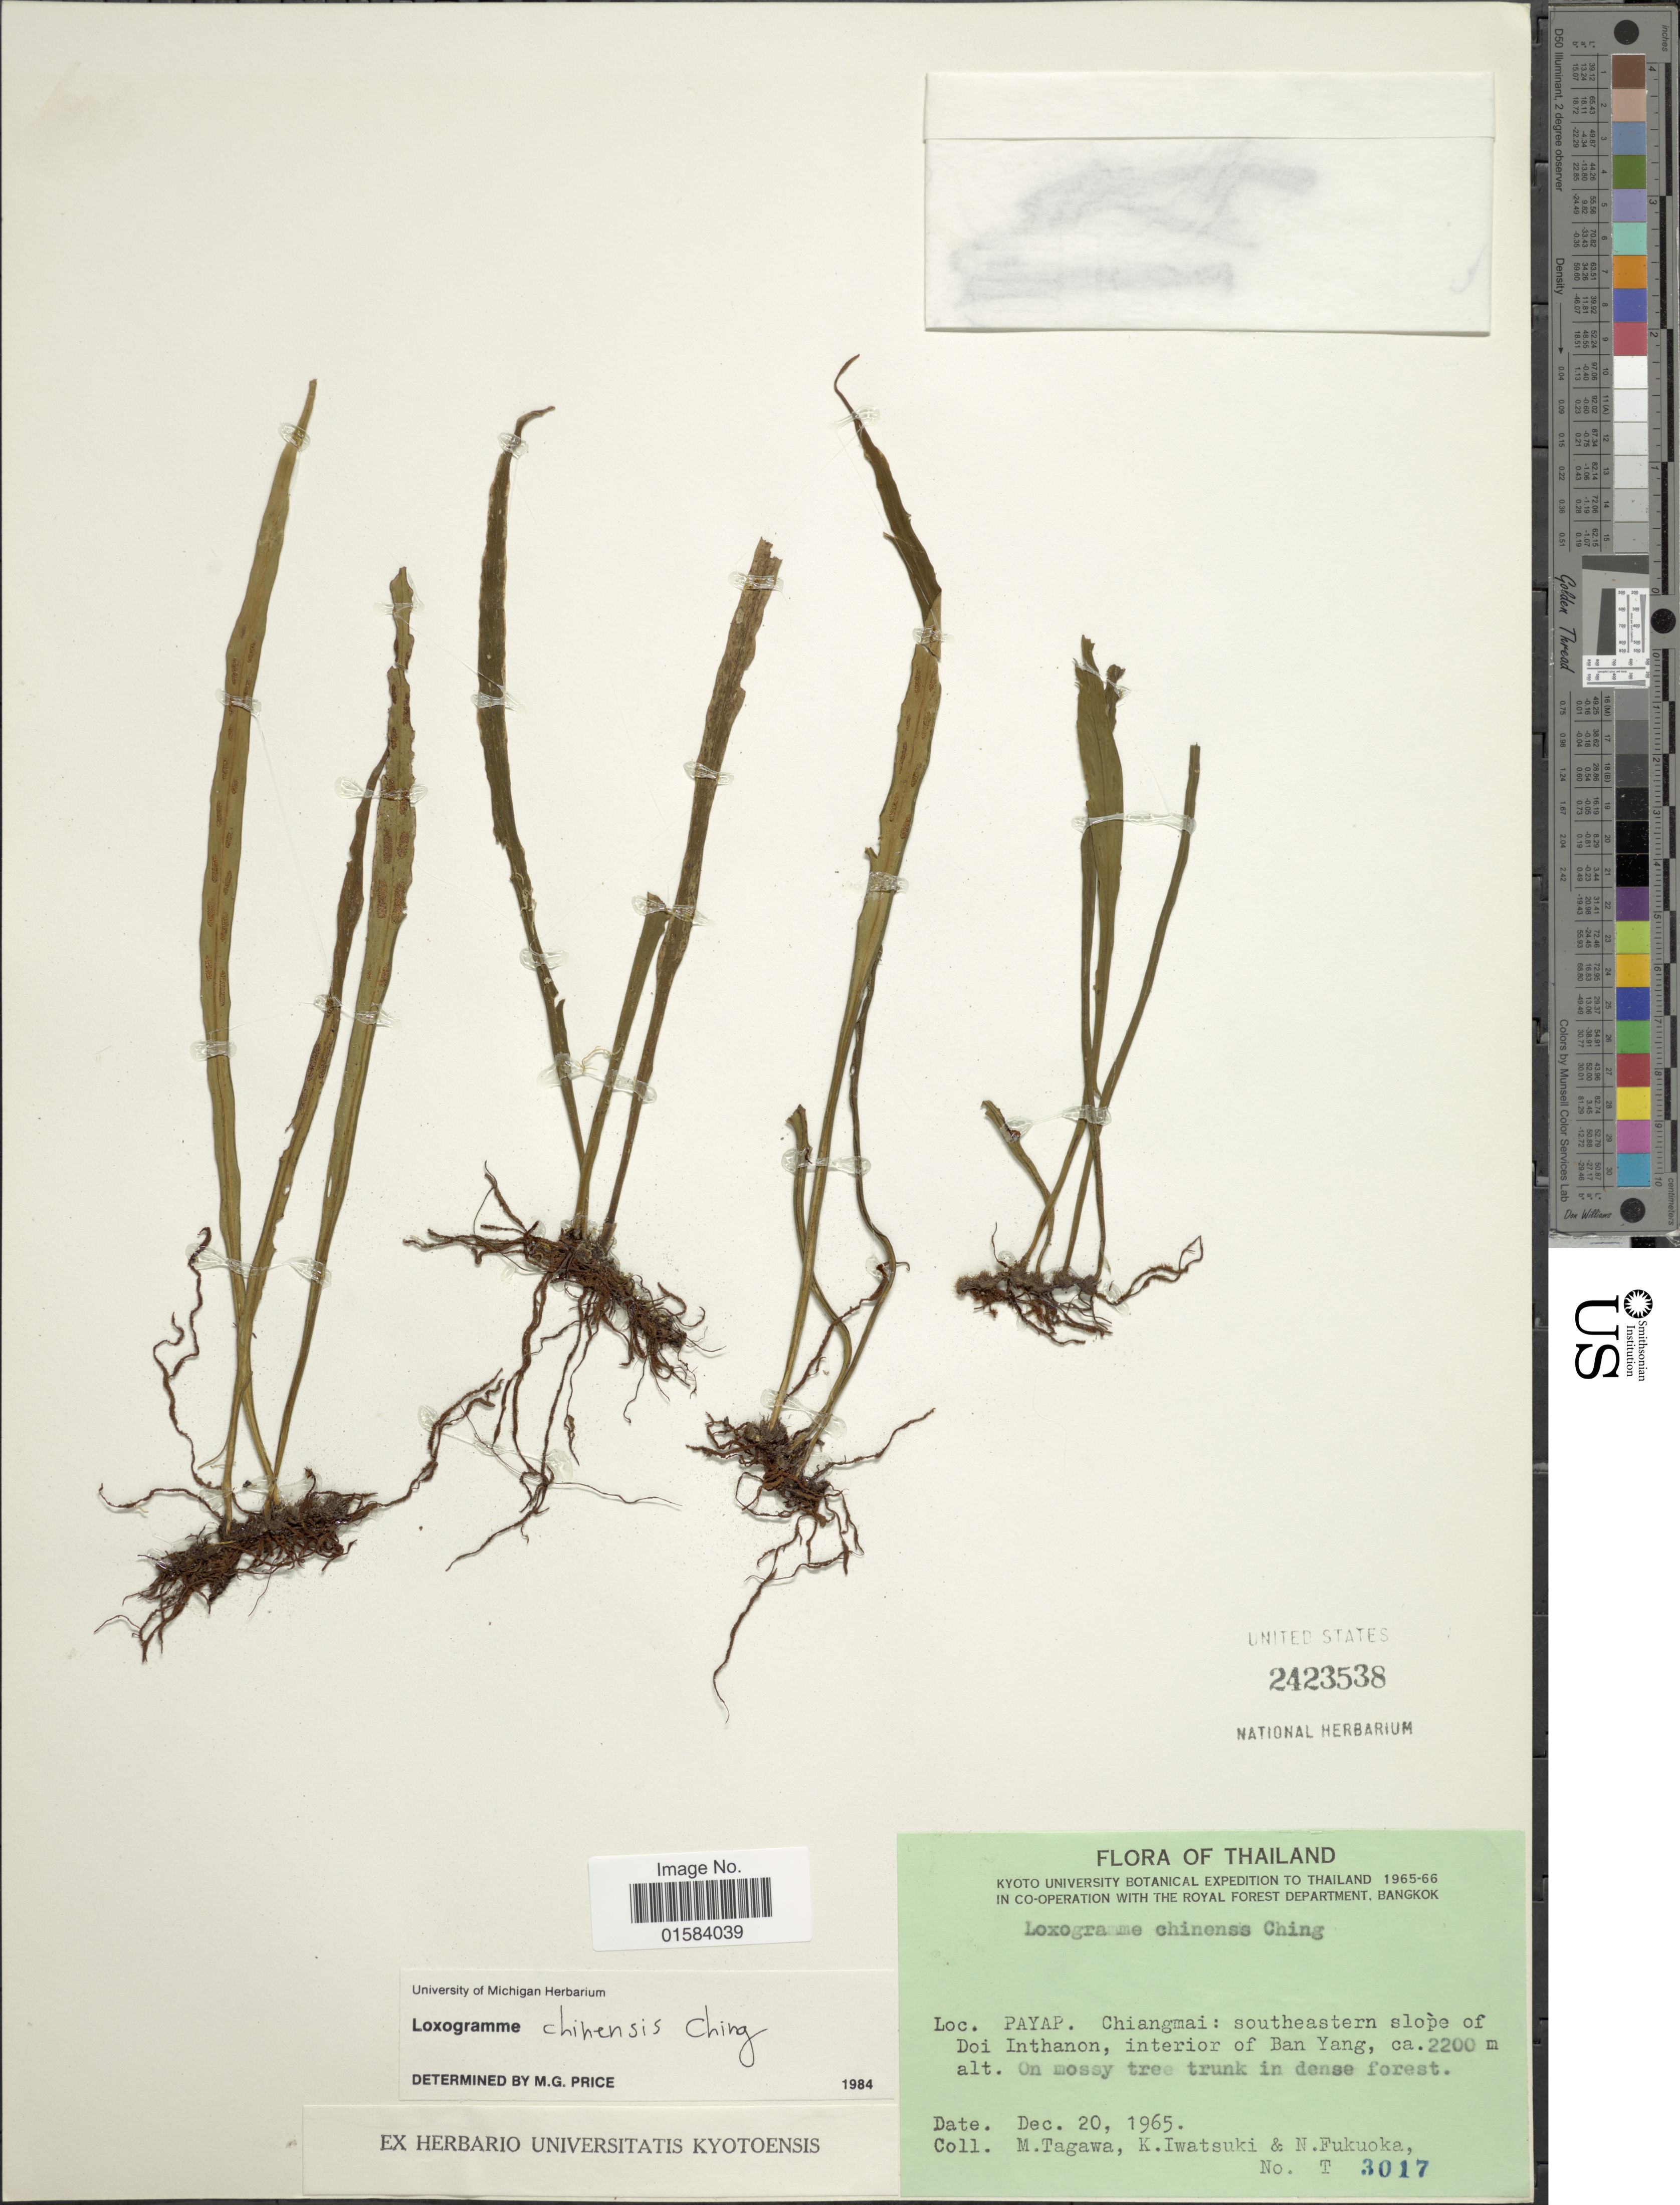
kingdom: Plantae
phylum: Tracheophyta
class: Polypodiopsida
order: Polypodiales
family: Polypodiaceae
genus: Loxogramme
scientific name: Loxogramme chinensis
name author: Ching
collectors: M. Tagawa, K. Iwatsuki & N. Fukuoka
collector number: T 3017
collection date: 1965-12-20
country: Thailand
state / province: Chiang Mai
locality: Payap. Chiangmai: southeastern slope of Doi Inthanon, interior of Ban Yang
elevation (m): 2200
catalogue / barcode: US 2423538